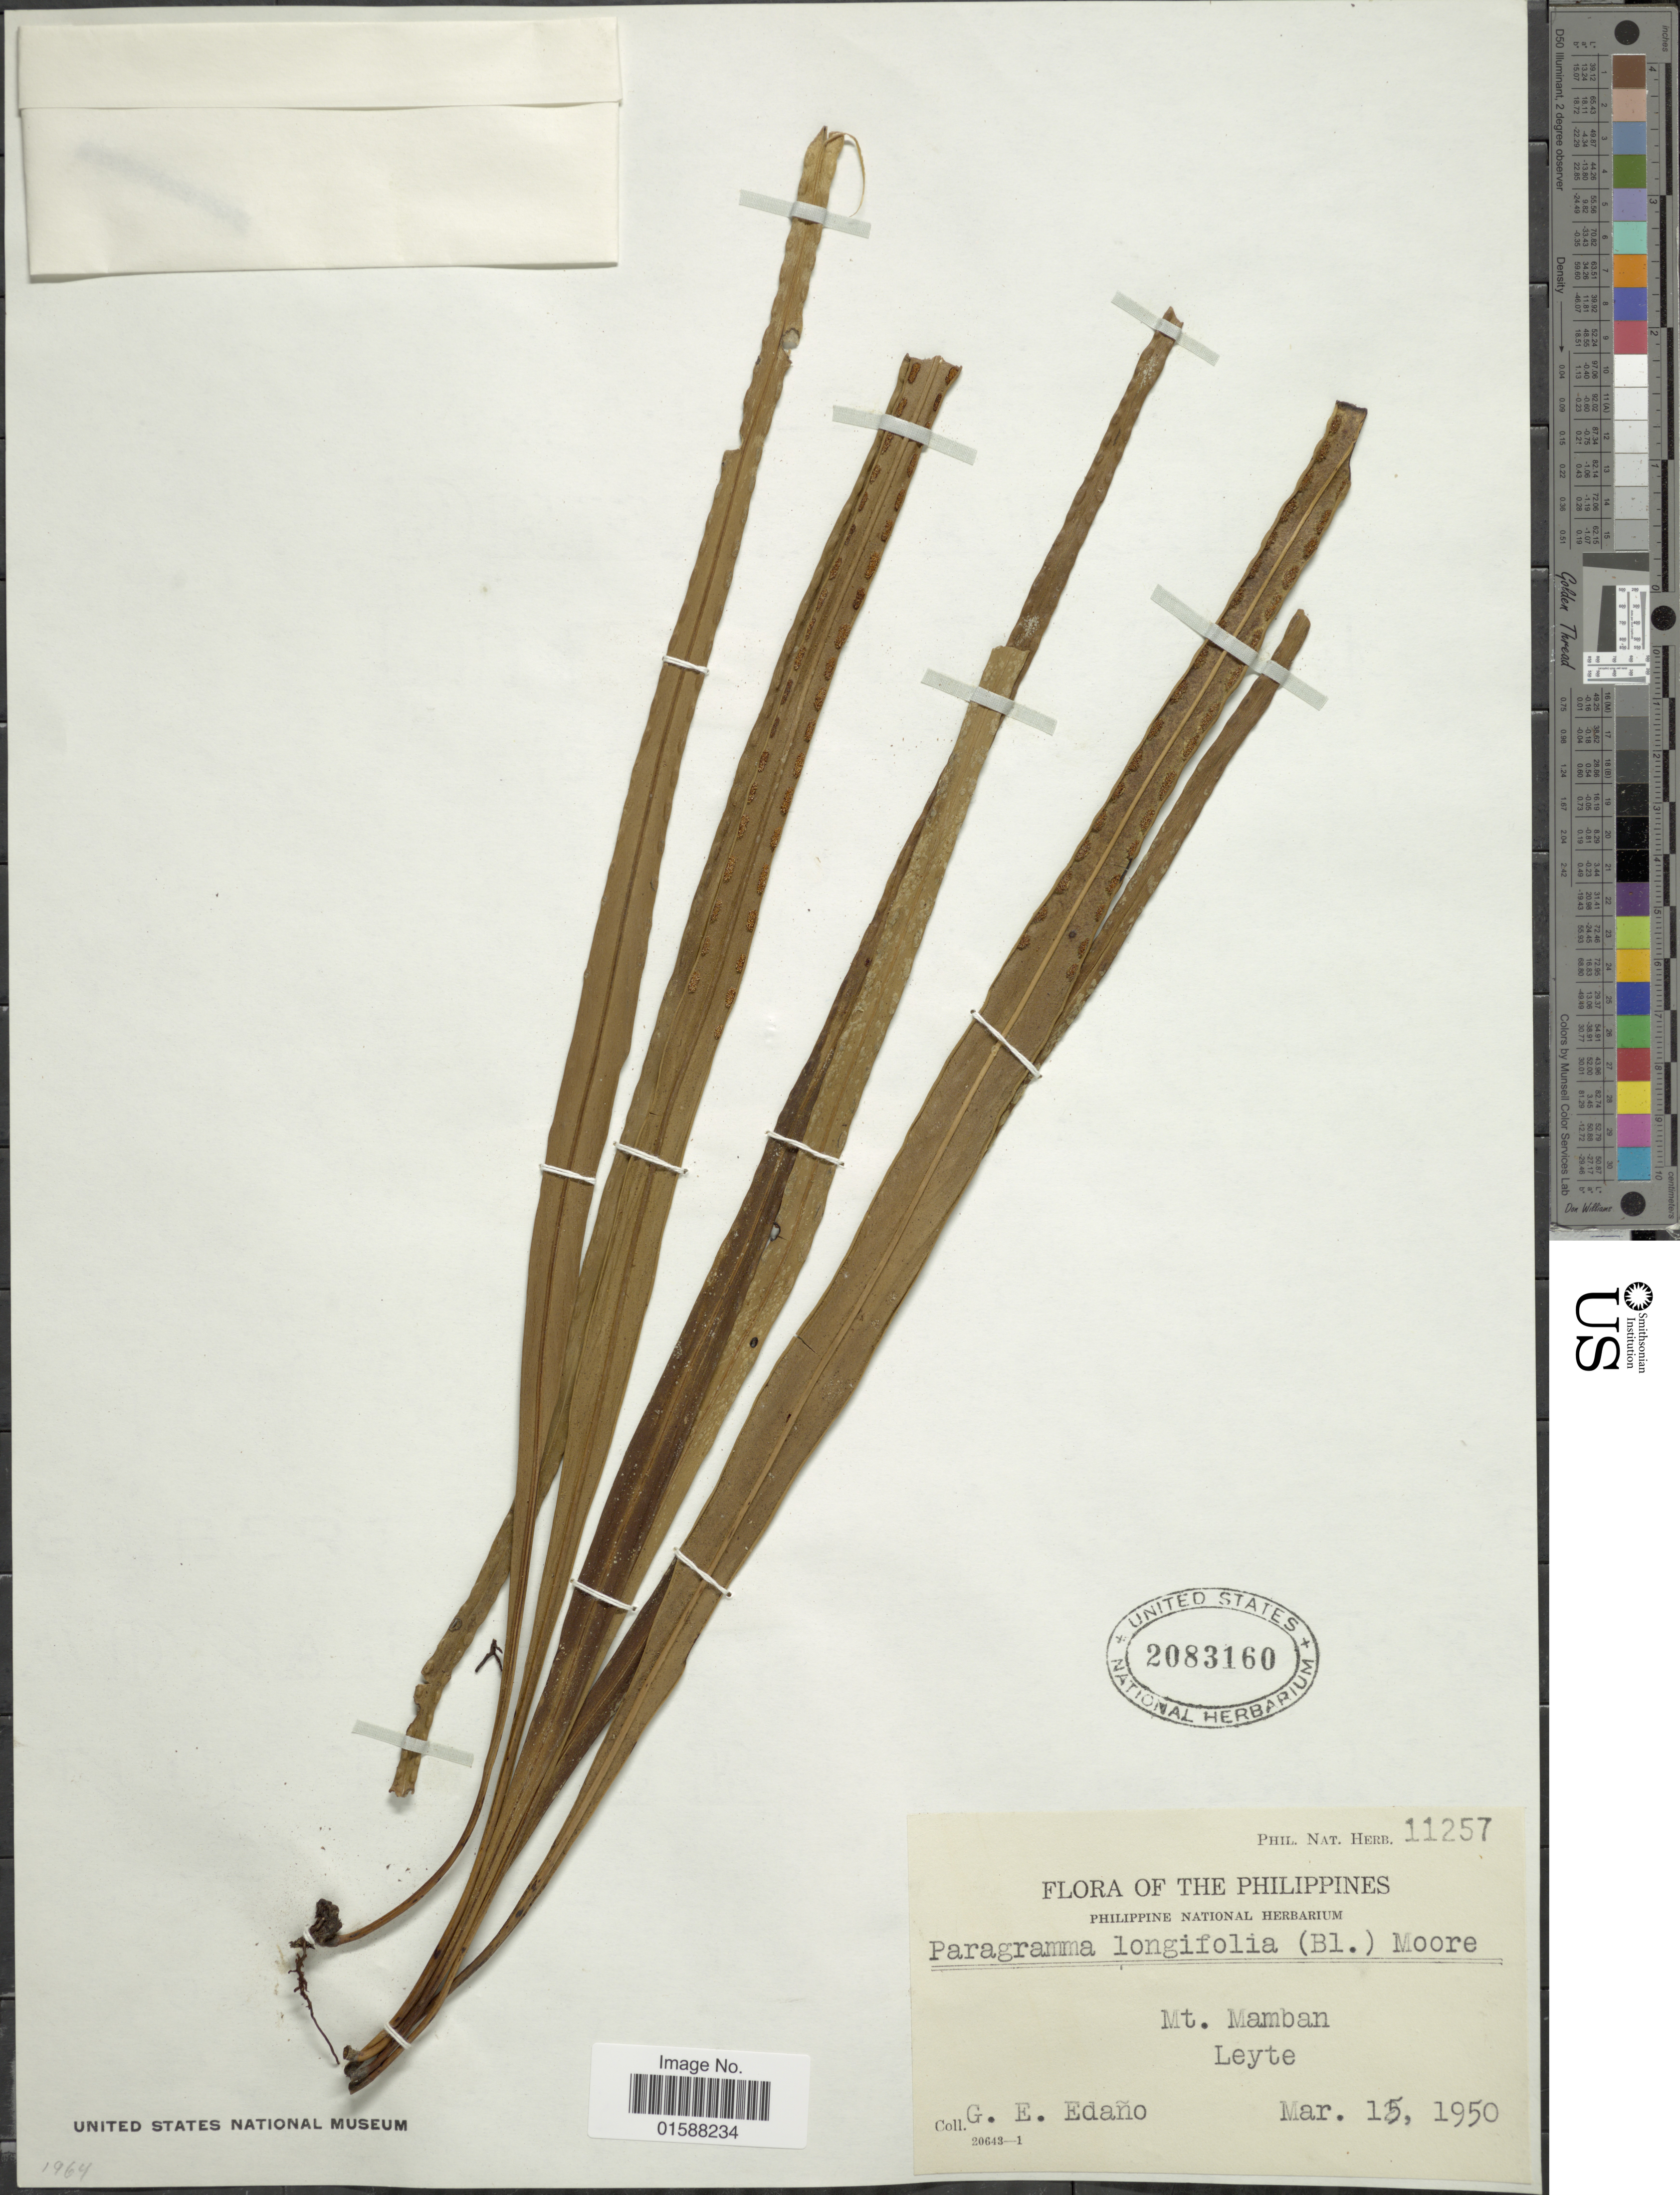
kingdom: Plantae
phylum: Tracheophyta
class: Polypodiopsida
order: Polypodiales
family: Polypodiaceae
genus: Lepisorus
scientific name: Lepisorus longifolius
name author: (Blume) Holttum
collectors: G. E. Edaño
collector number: Phil. Nat. Herb. 11257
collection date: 1950-03-15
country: Philippines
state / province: Eastern Visayas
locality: Mt. Mamban. Leyte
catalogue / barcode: US 2083160